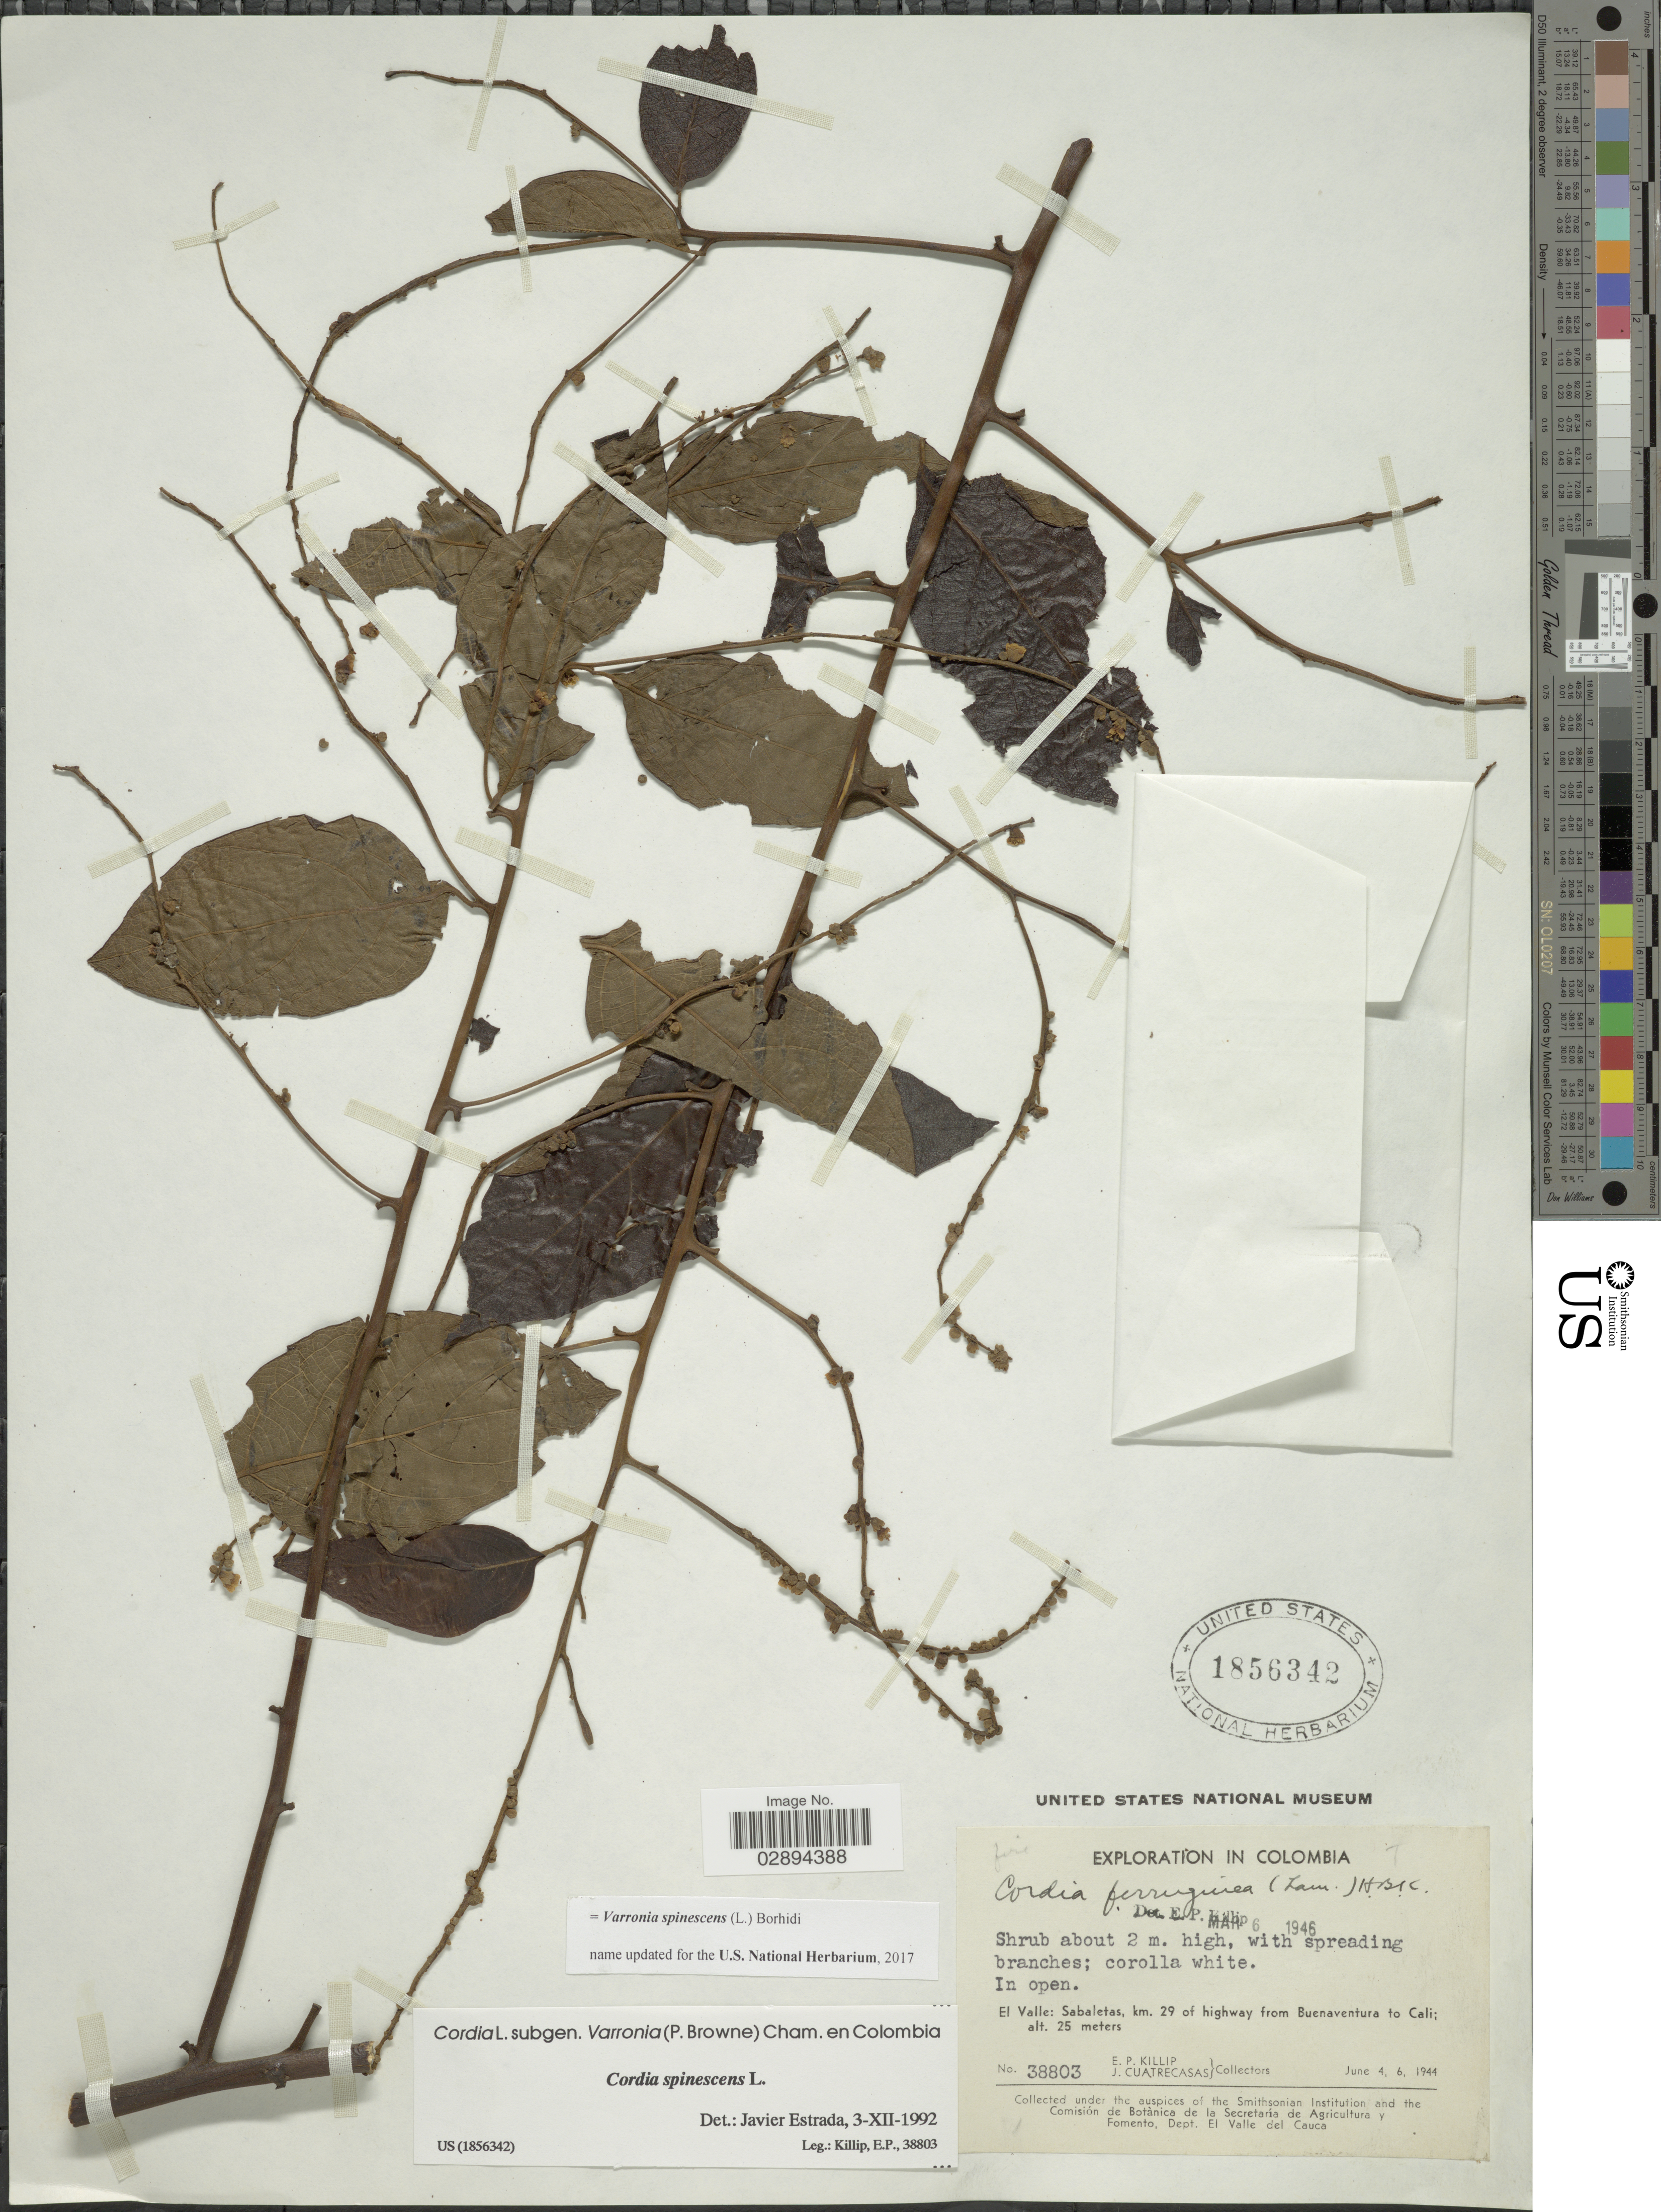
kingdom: Plantae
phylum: Tracheophyta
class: Magnoliopsida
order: Boraginales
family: Cordiaceae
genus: Varronia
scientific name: Varronia spinescens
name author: (L.) Borhidi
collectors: E. P. Killip & J. Cuatrecasas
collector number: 38803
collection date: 1944-06-04/1944-06-06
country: Colombia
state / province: Valle del Cauca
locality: El Valle, Sabaletas, km. 29 of highway from Buenaventura to Cali.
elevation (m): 25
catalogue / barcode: US 1856342